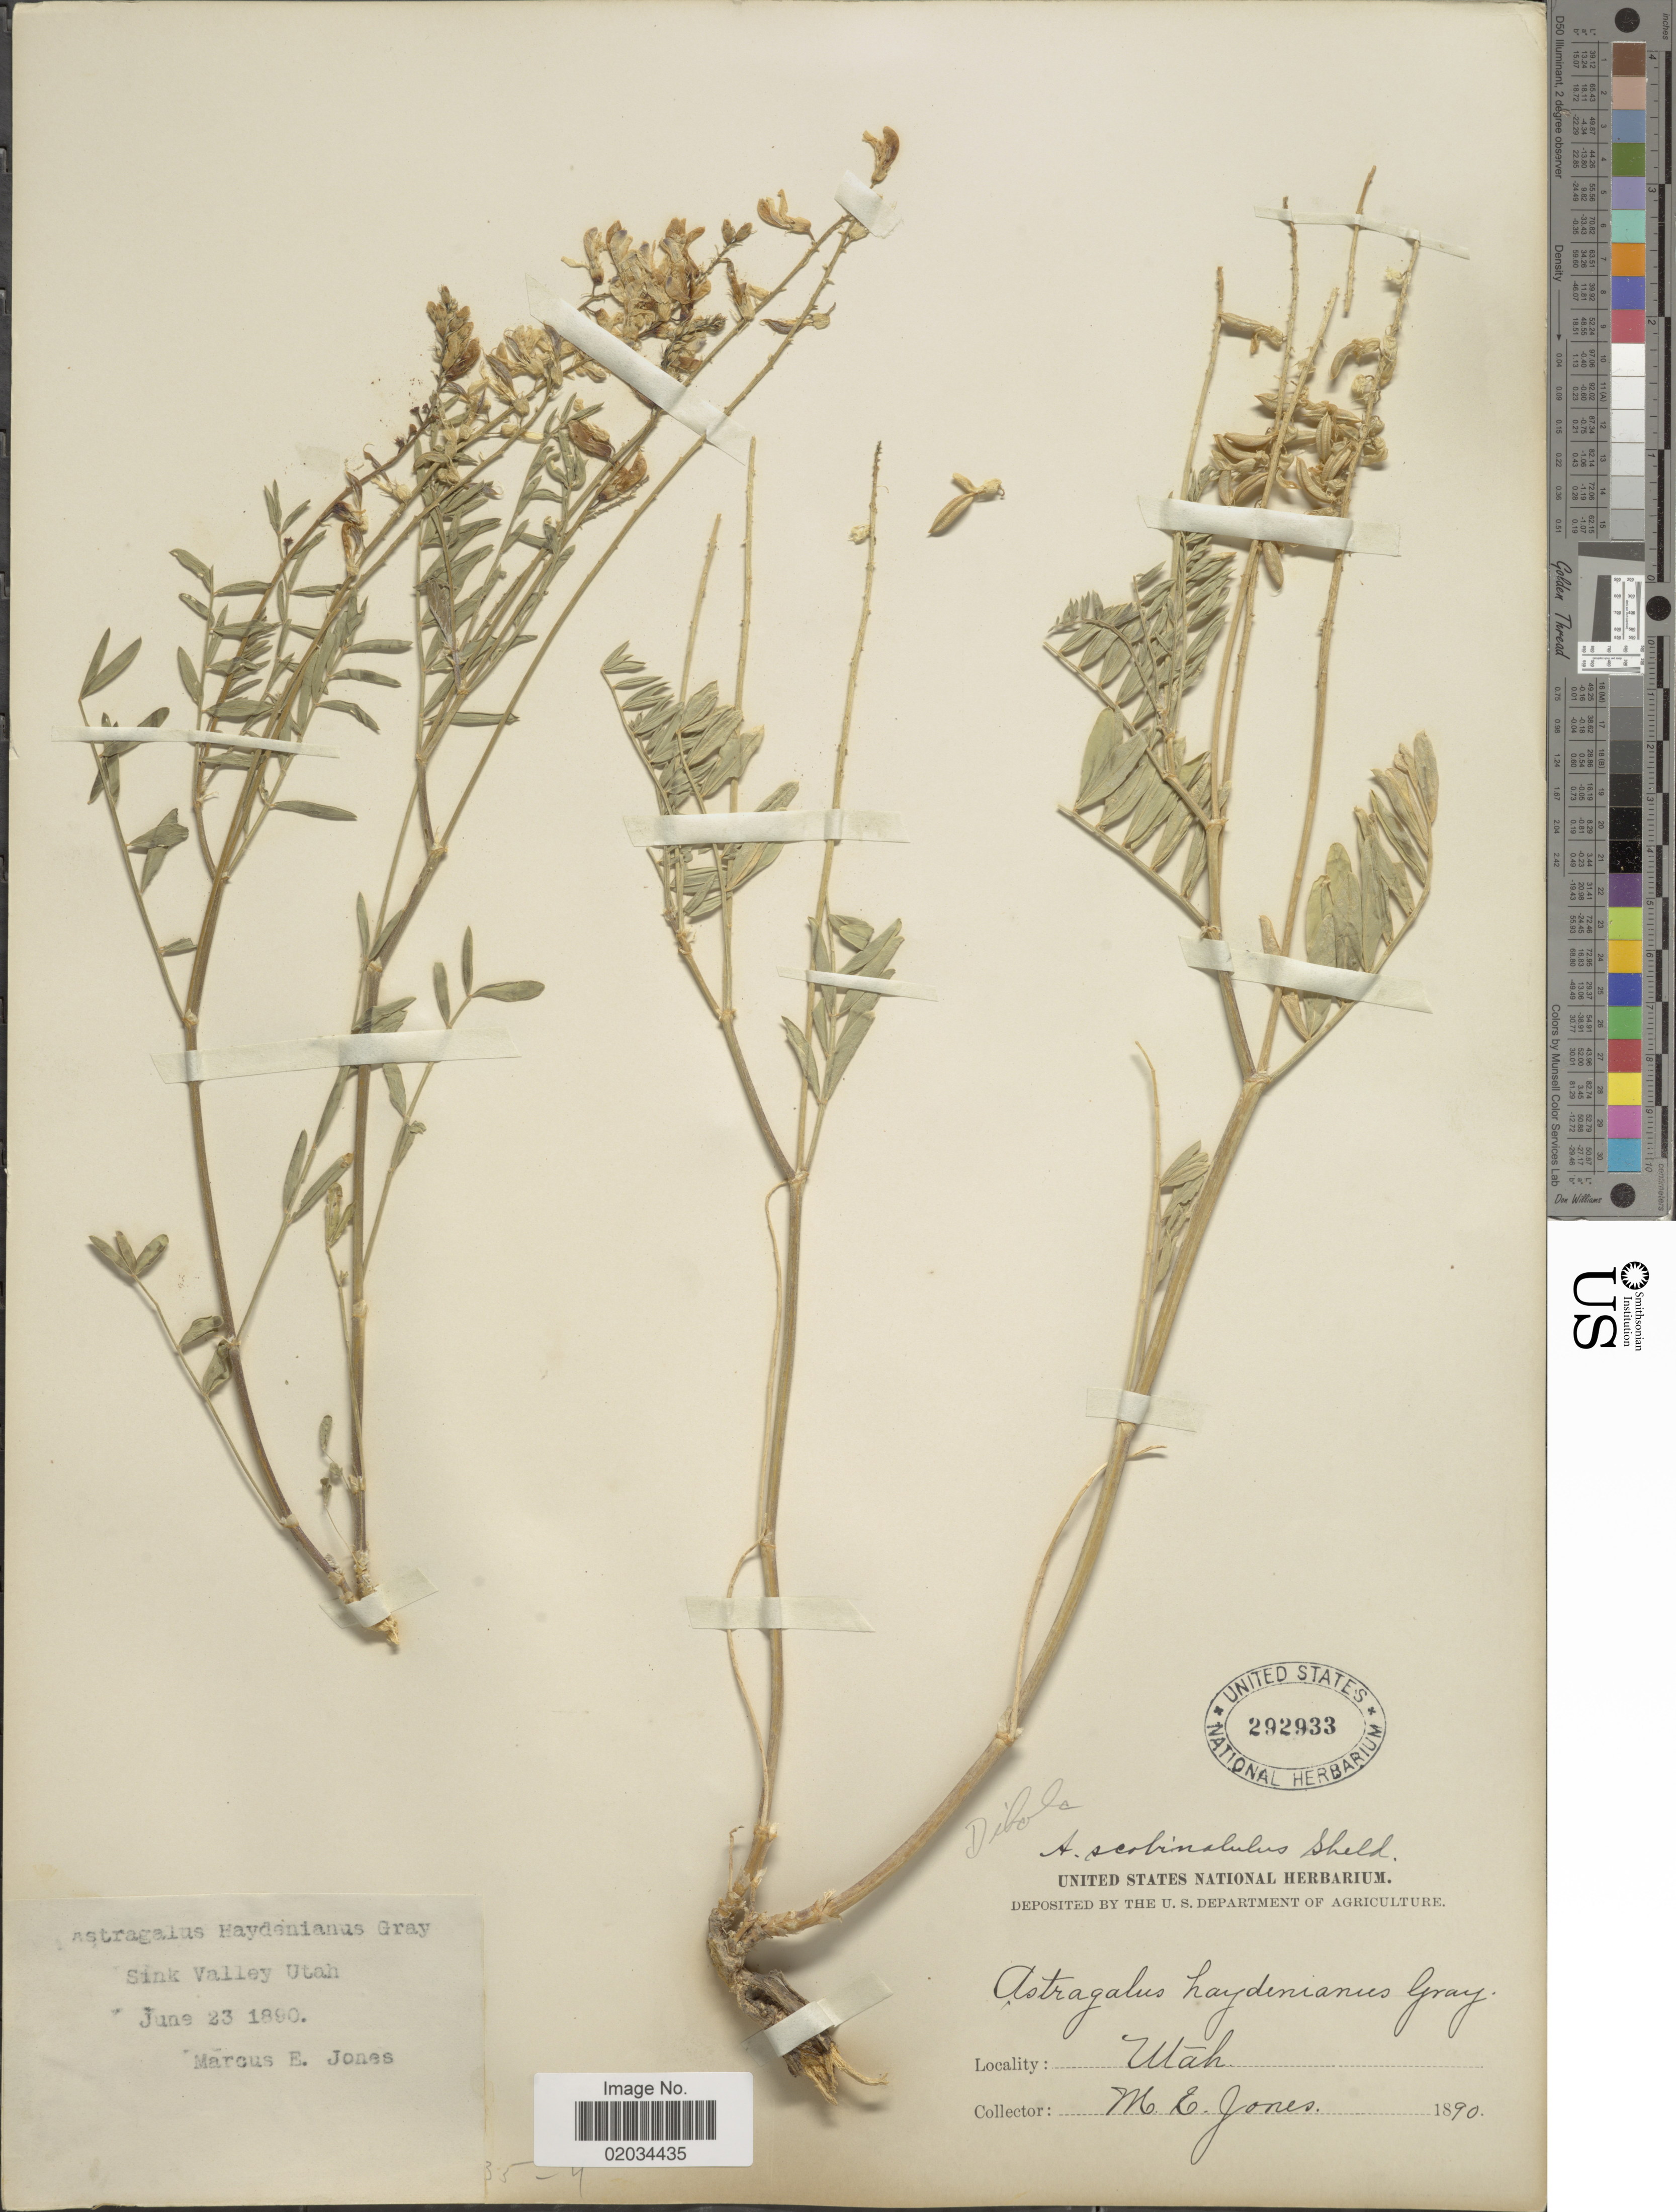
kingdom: Plantae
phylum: Tracheophyta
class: Magnoliopsida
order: Fabales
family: Fabaceae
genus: Astragalus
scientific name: Astragalus scobinatulus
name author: E. Sheld.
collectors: M. E. Jones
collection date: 1890-06-23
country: United States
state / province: Utah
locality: Sink Valley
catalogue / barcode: US 292933